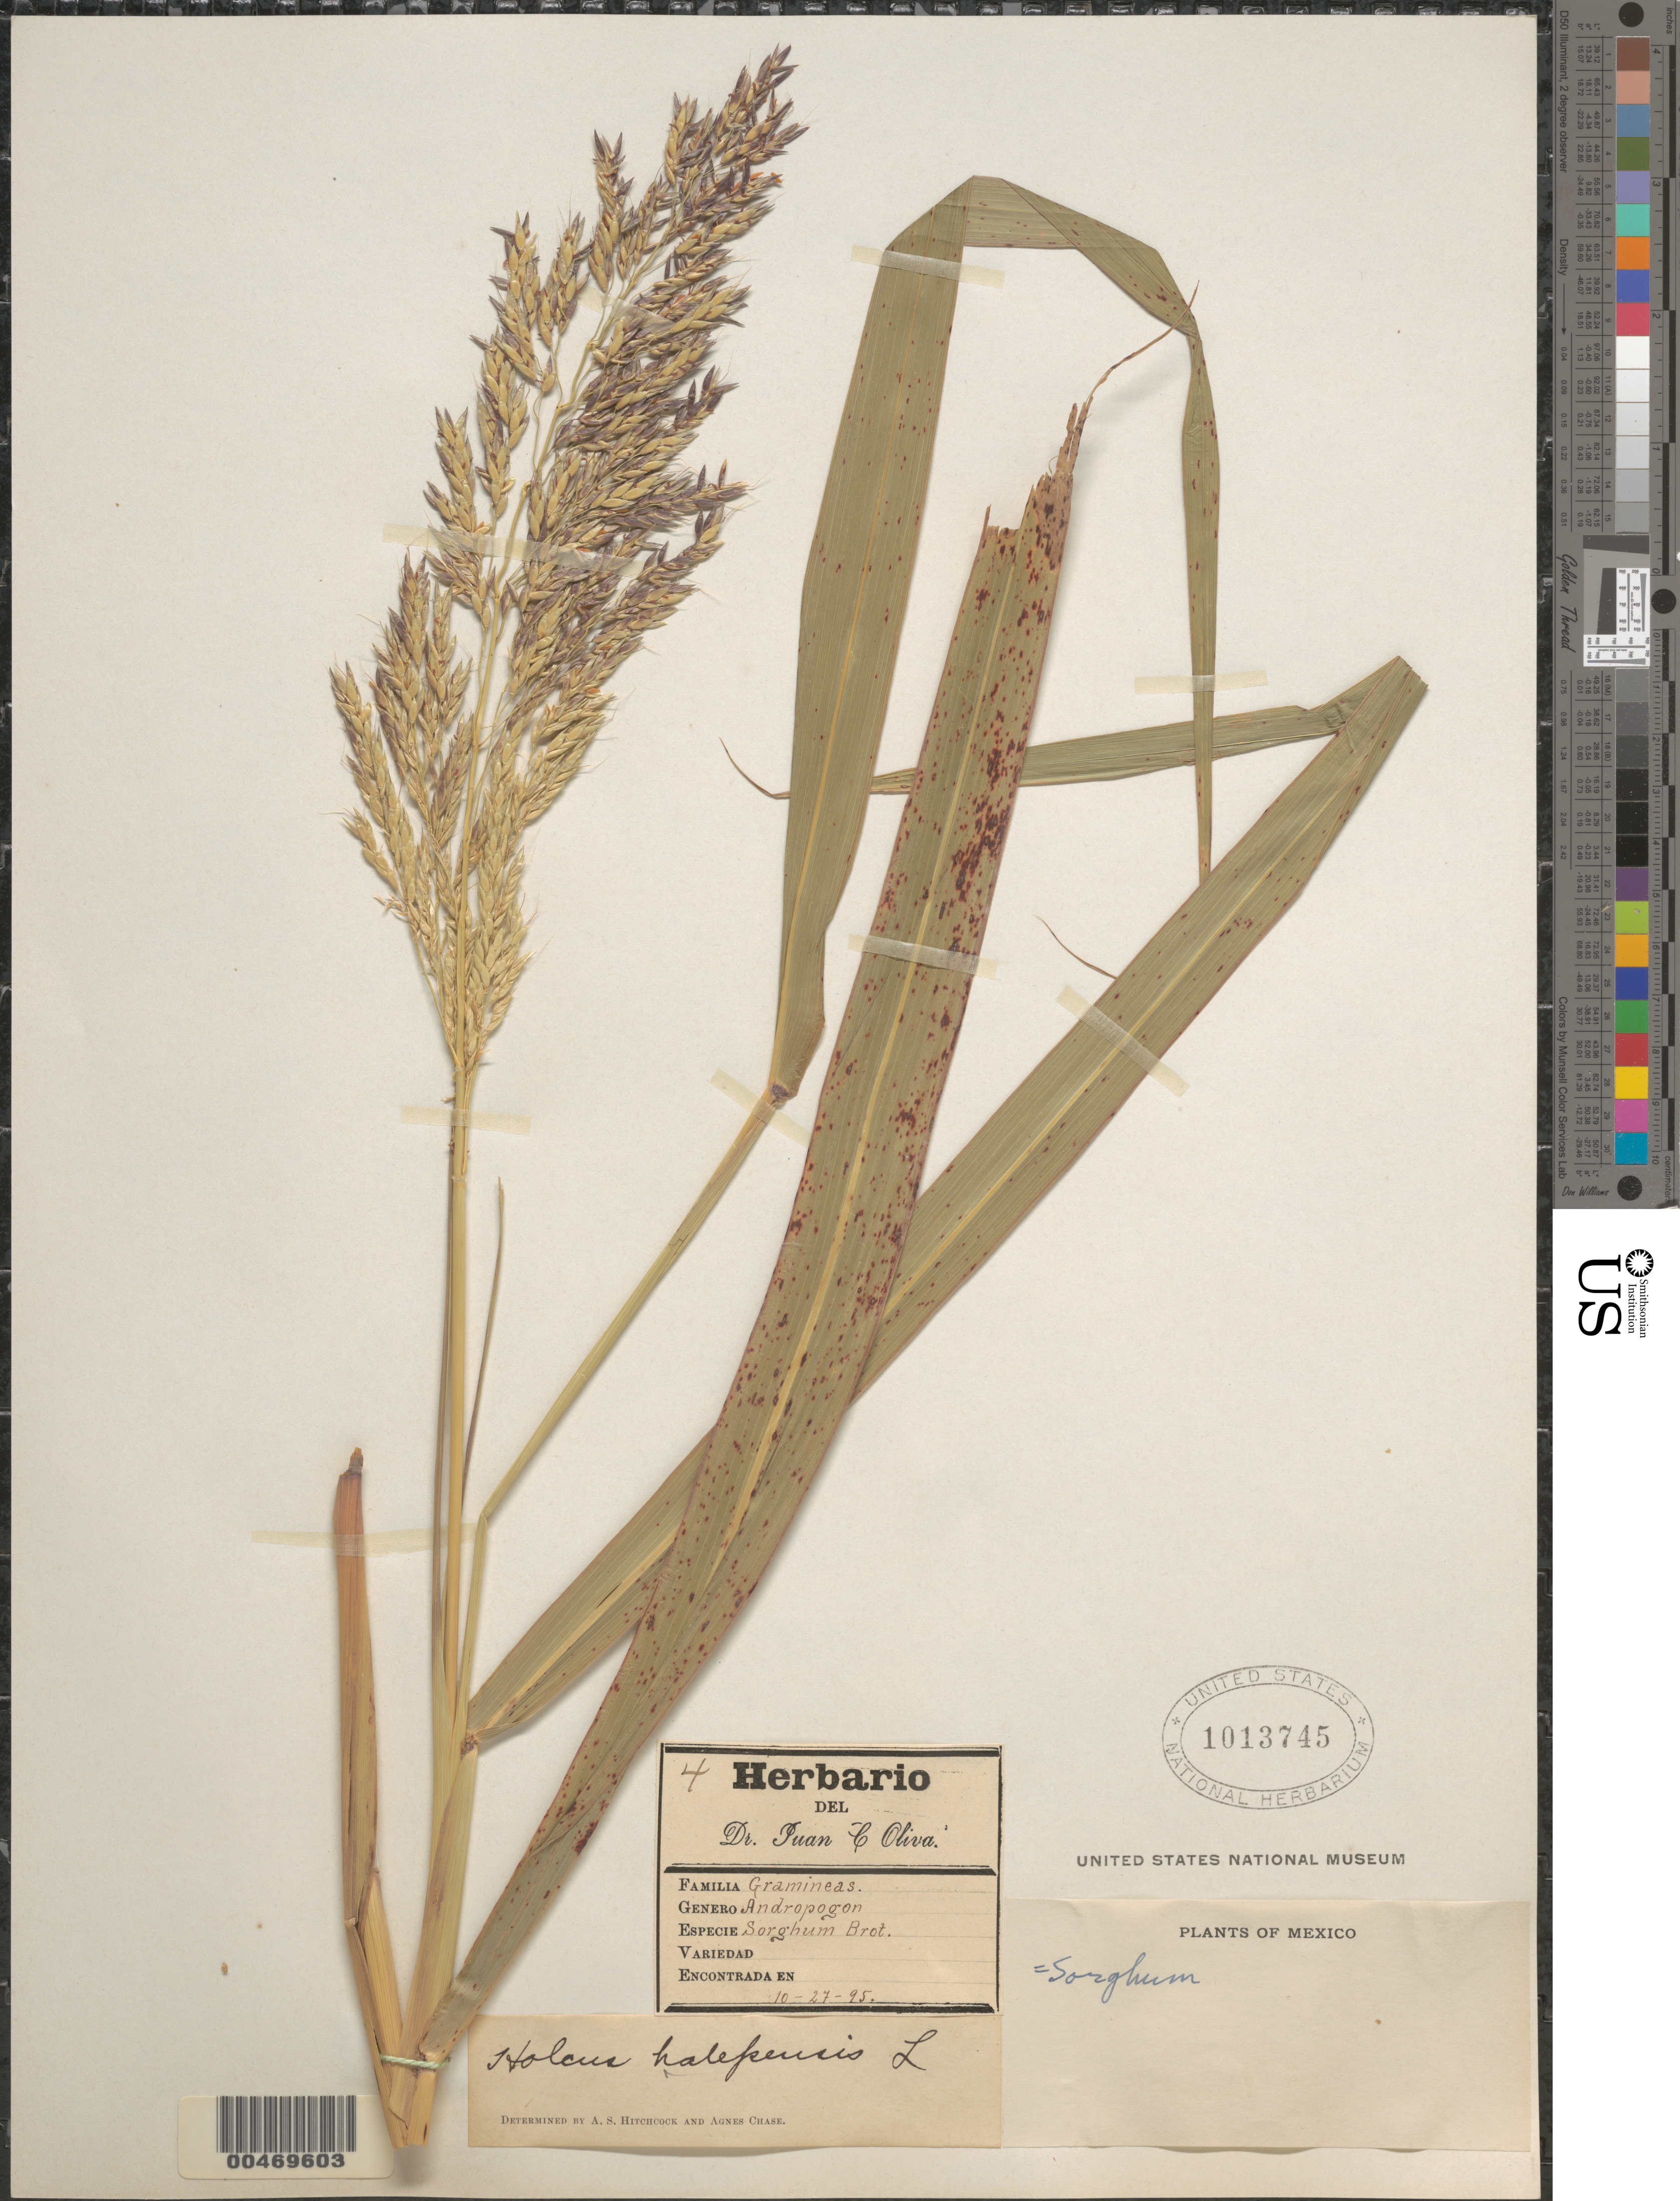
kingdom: Plantae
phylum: Tracheophyta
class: Liliopsida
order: Poales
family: Poaceae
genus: Sorghum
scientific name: Sorghum halepense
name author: (L.) Pers.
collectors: J. C. Oliva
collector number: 4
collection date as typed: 27 Oct 1895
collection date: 1895-10-27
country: Mexico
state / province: Durango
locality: San Ramon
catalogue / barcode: US 1013745